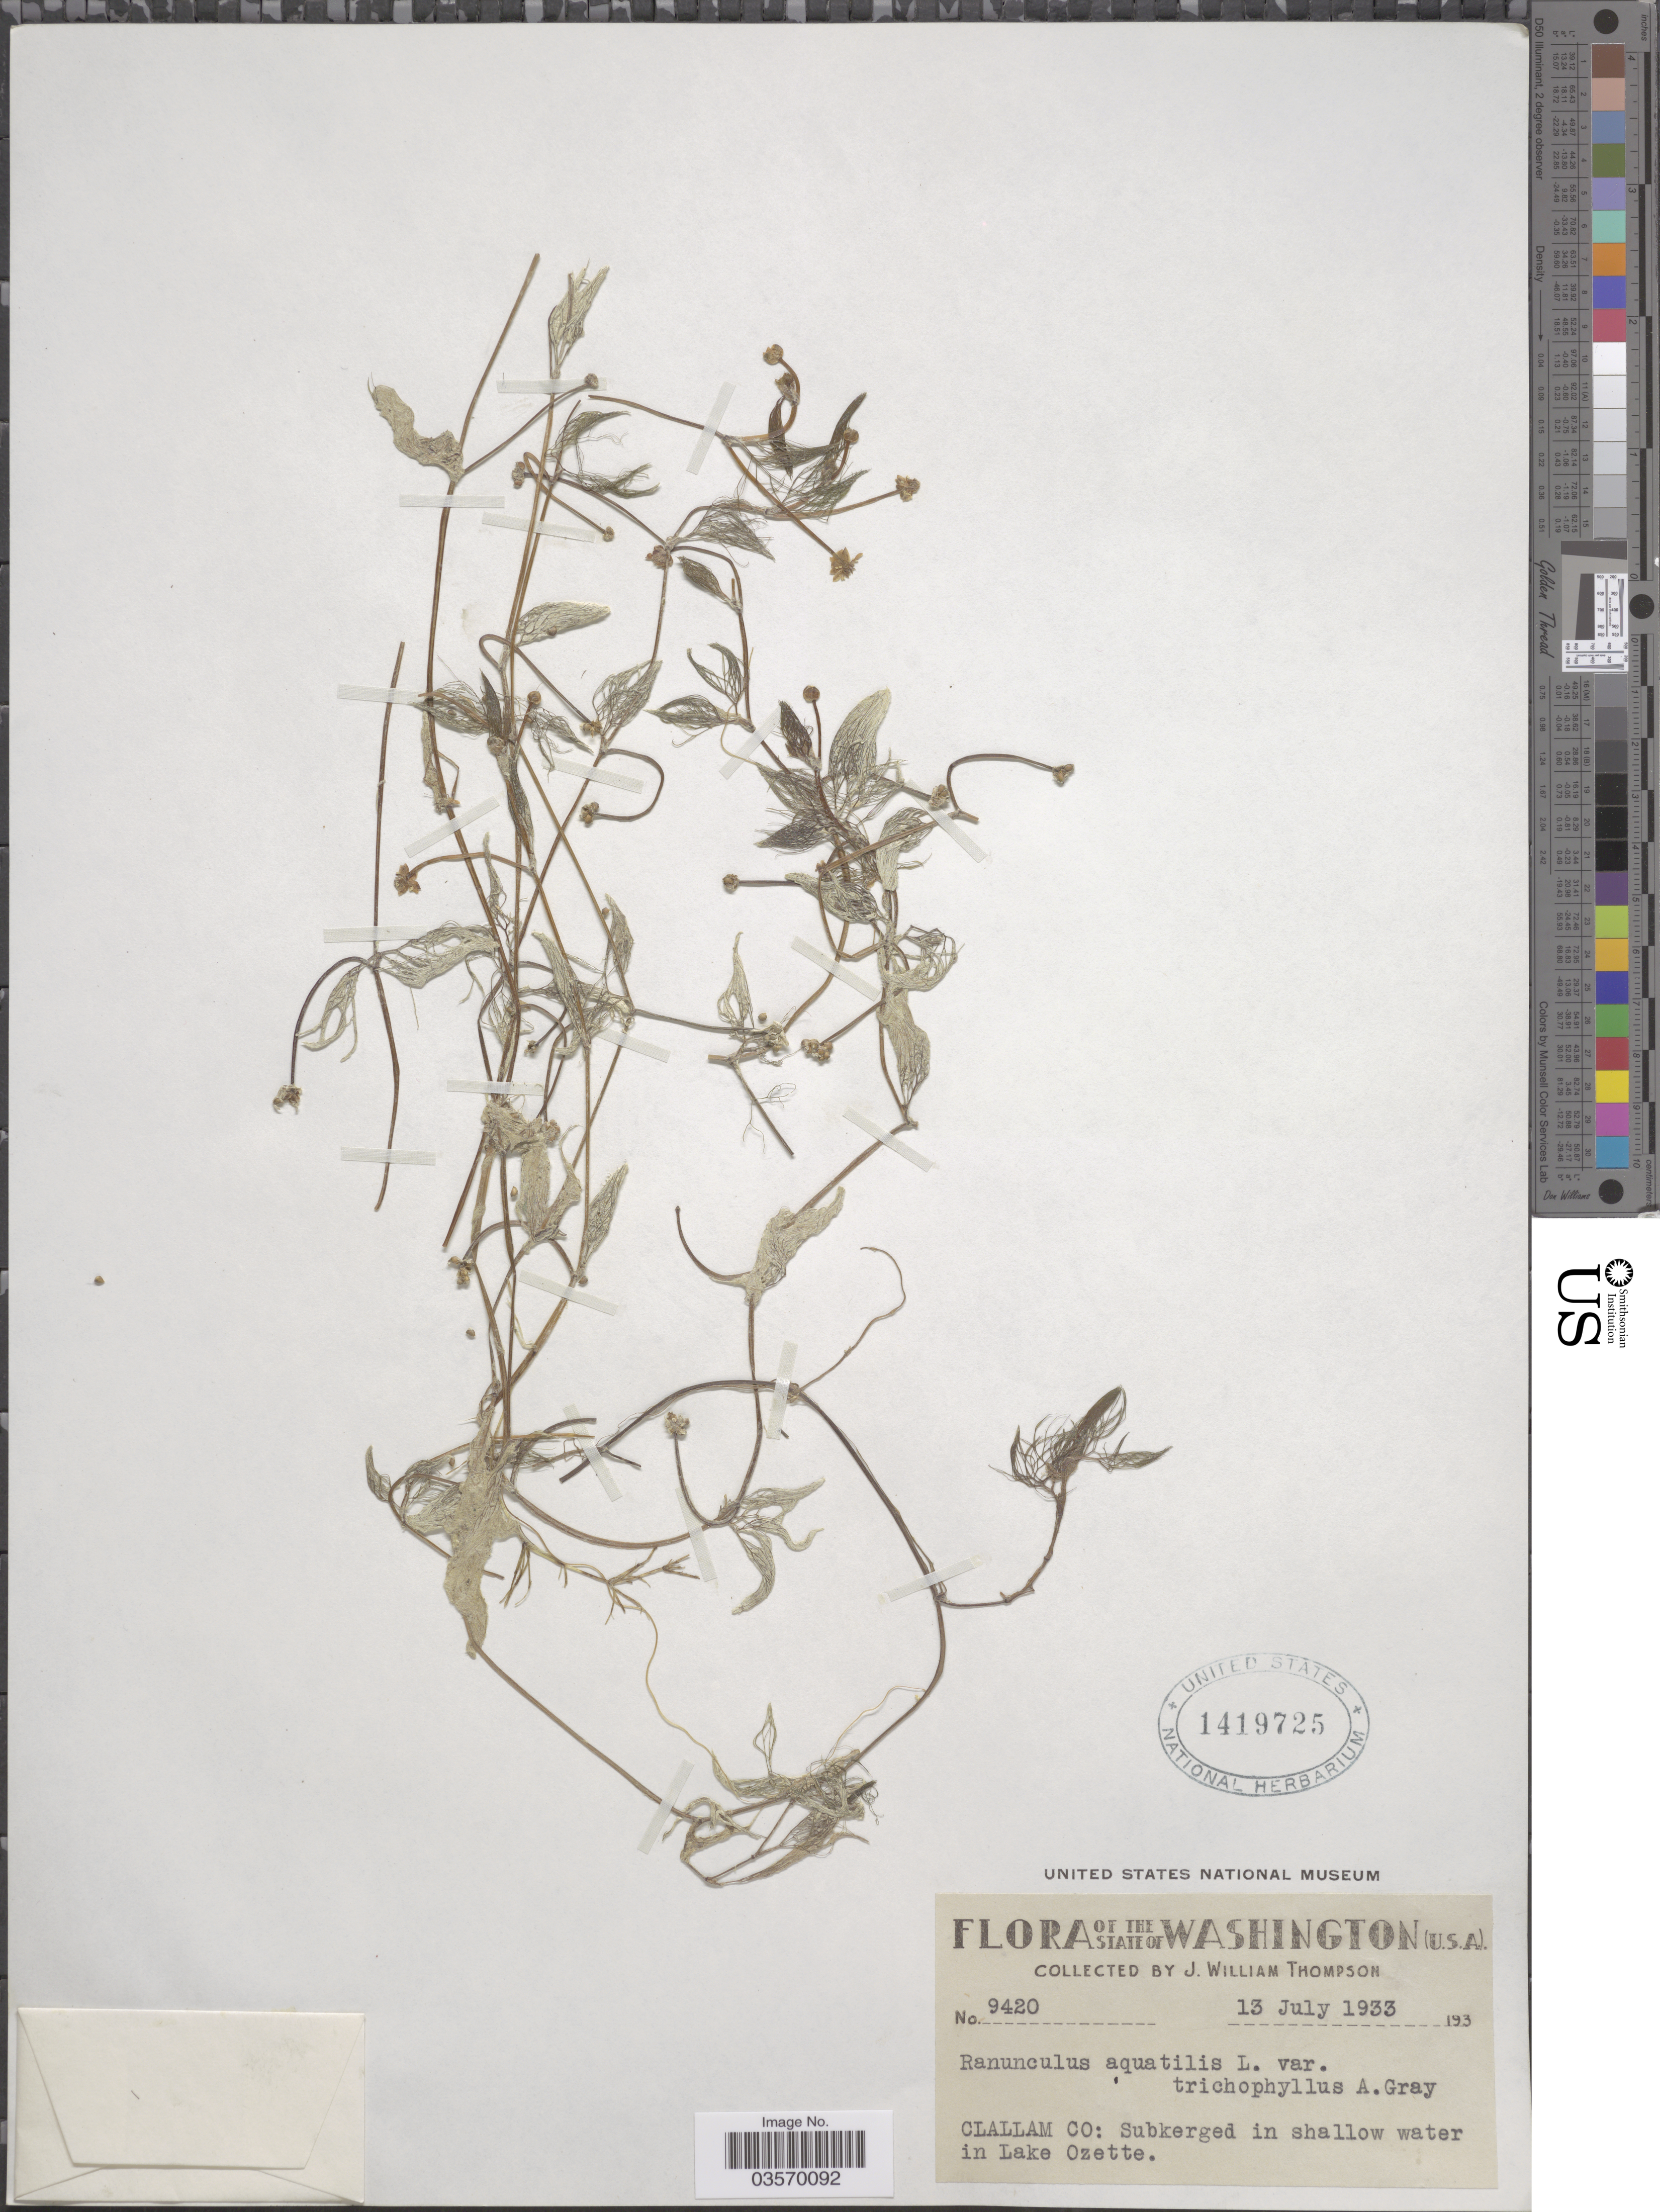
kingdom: Plantae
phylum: Tracheophyta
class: Magnoliopsida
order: Ranunculales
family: Ranunculaceae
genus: Ranunculus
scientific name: Ranunculus sp.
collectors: J. W. Thompson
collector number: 9420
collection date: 1933-07-13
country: United States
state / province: Washington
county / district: Clallam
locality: Clallam Co: Subkerged in shallow water in Lake Ozette.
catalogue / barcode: US 1419725